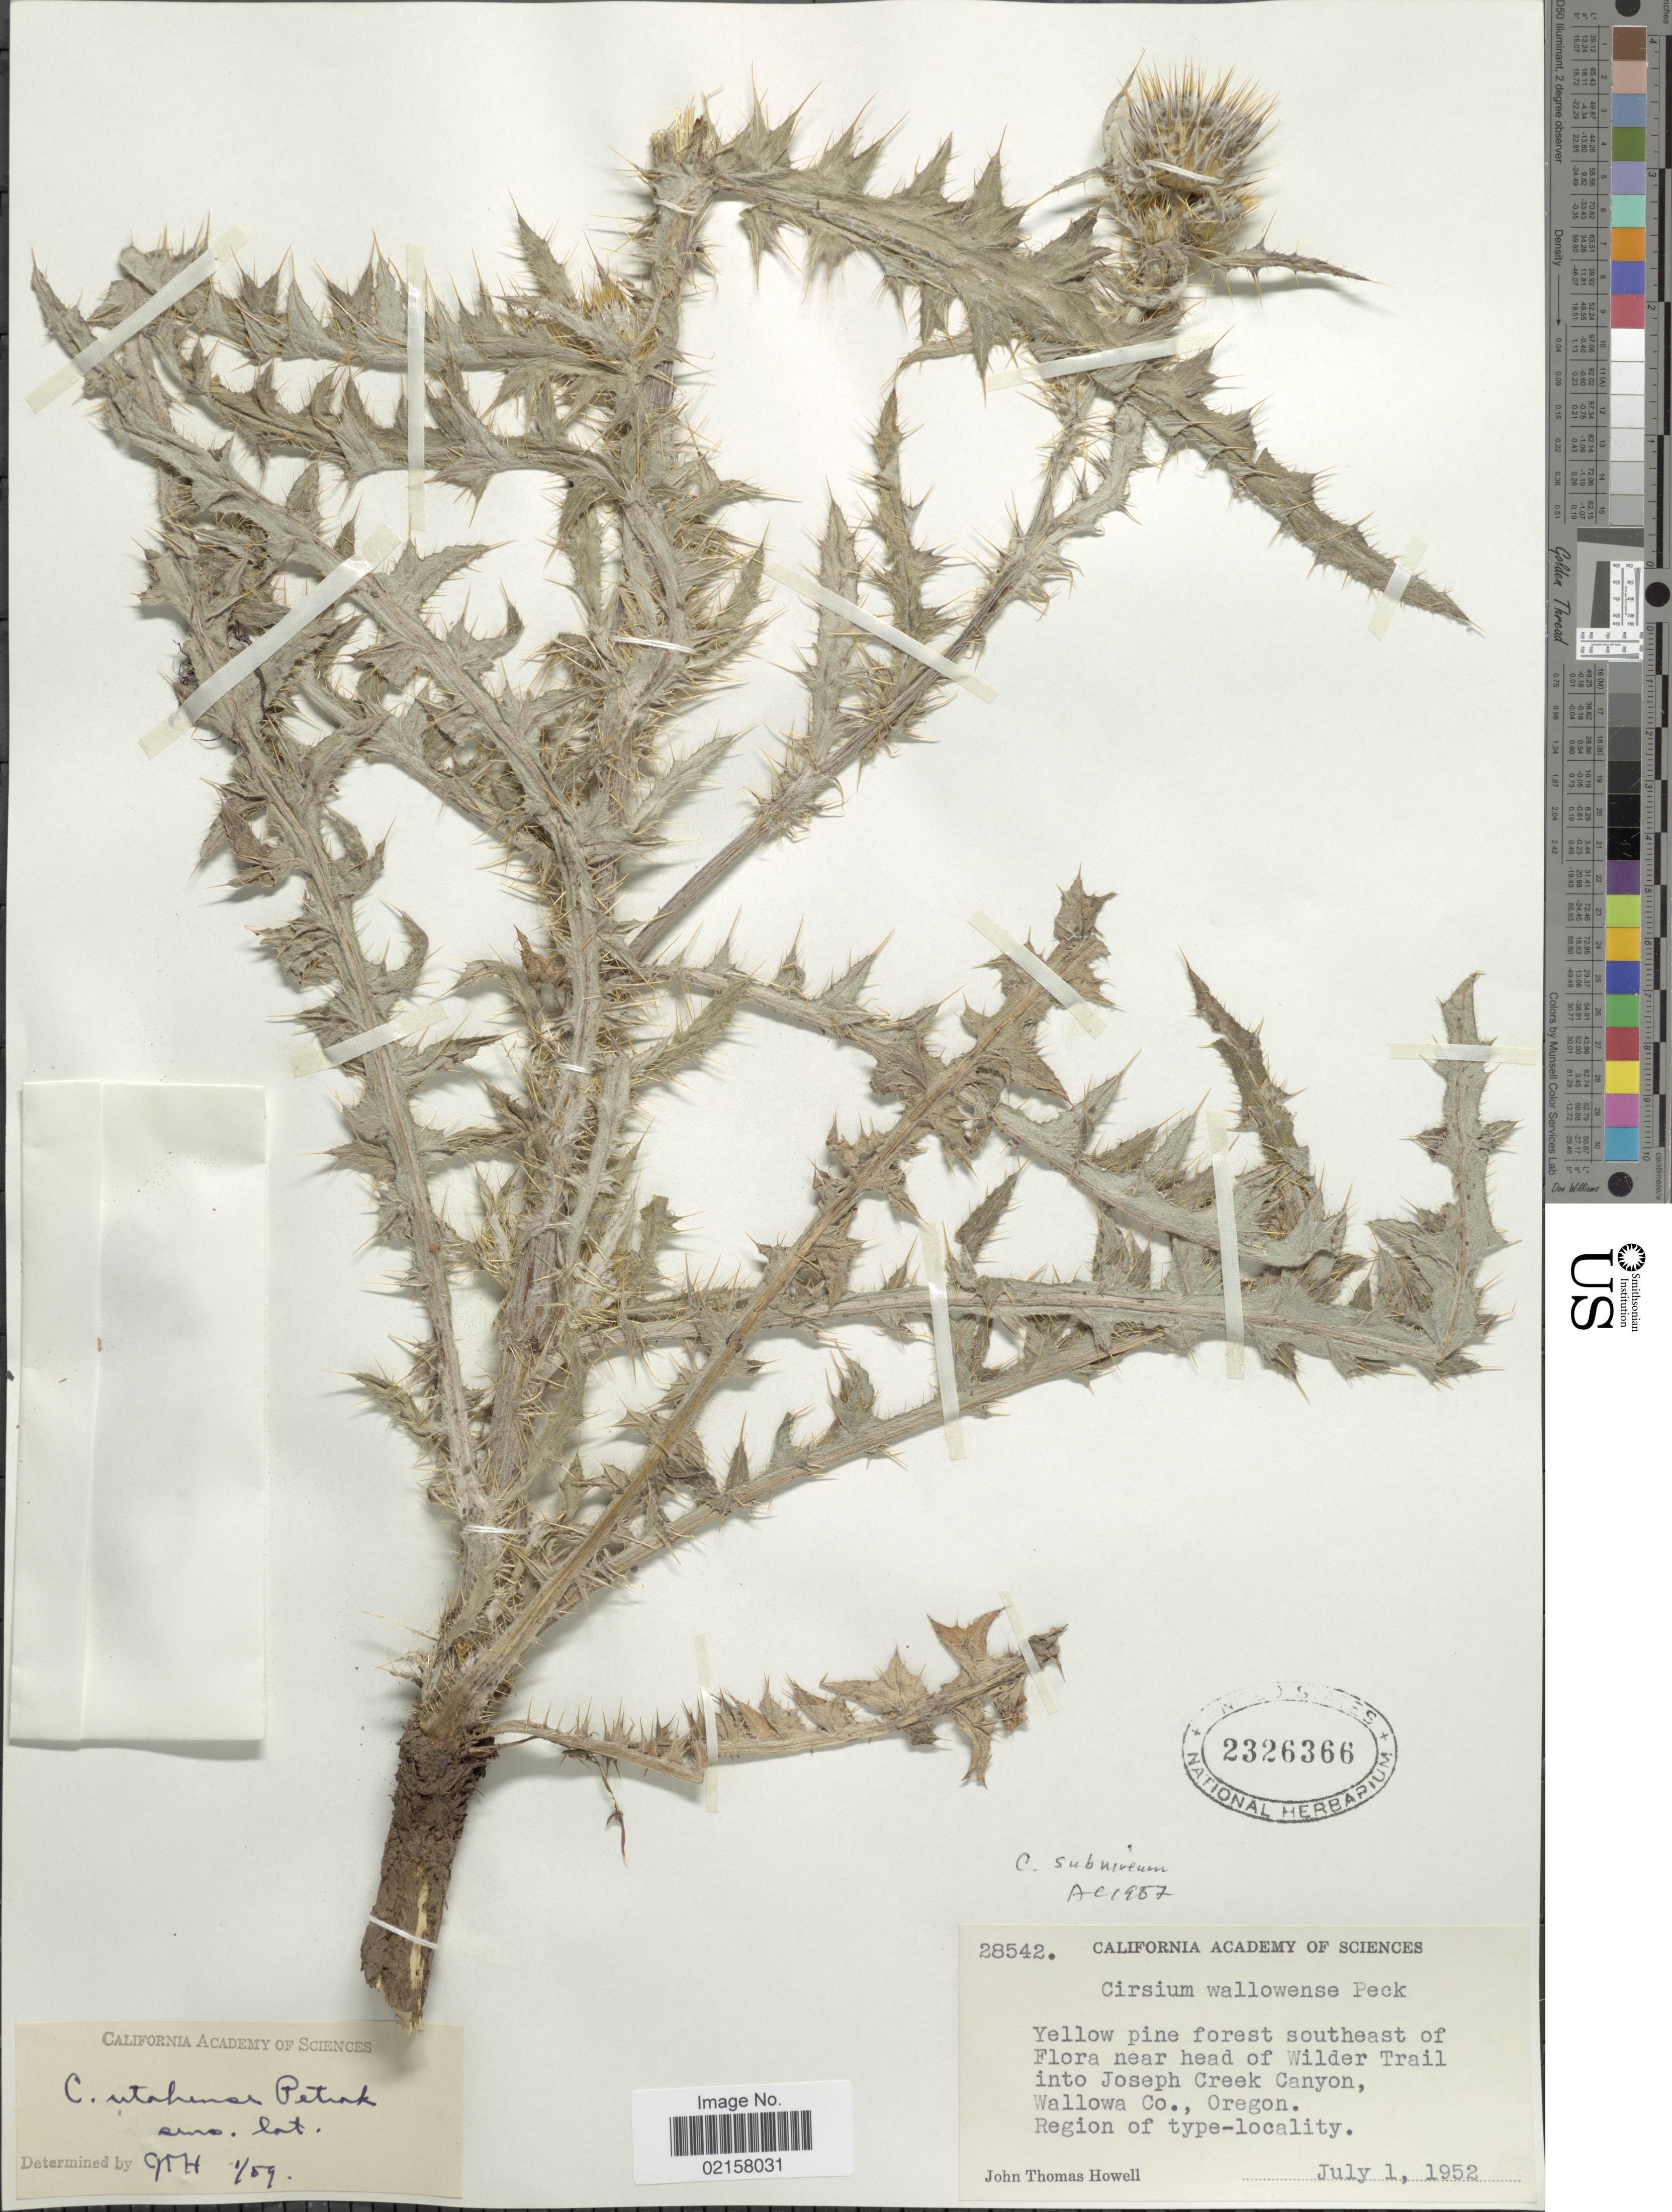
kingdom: Plantae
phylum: Tracheophyta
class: Magnoliopsida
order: Asterales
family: Asteraceae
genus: Cirsium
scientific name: Cirsium neomexicanum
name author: A. Gray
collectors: J. T. Howell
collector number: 28542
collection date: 1952-07-01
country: United States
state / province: Oregon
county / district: Wallowa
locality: Yellow pine forest southeast of Flora near head of Wilder Trail into Joseph Creek Canyon, Wallowa Co., region of type-locality.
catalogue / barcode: US 2326366